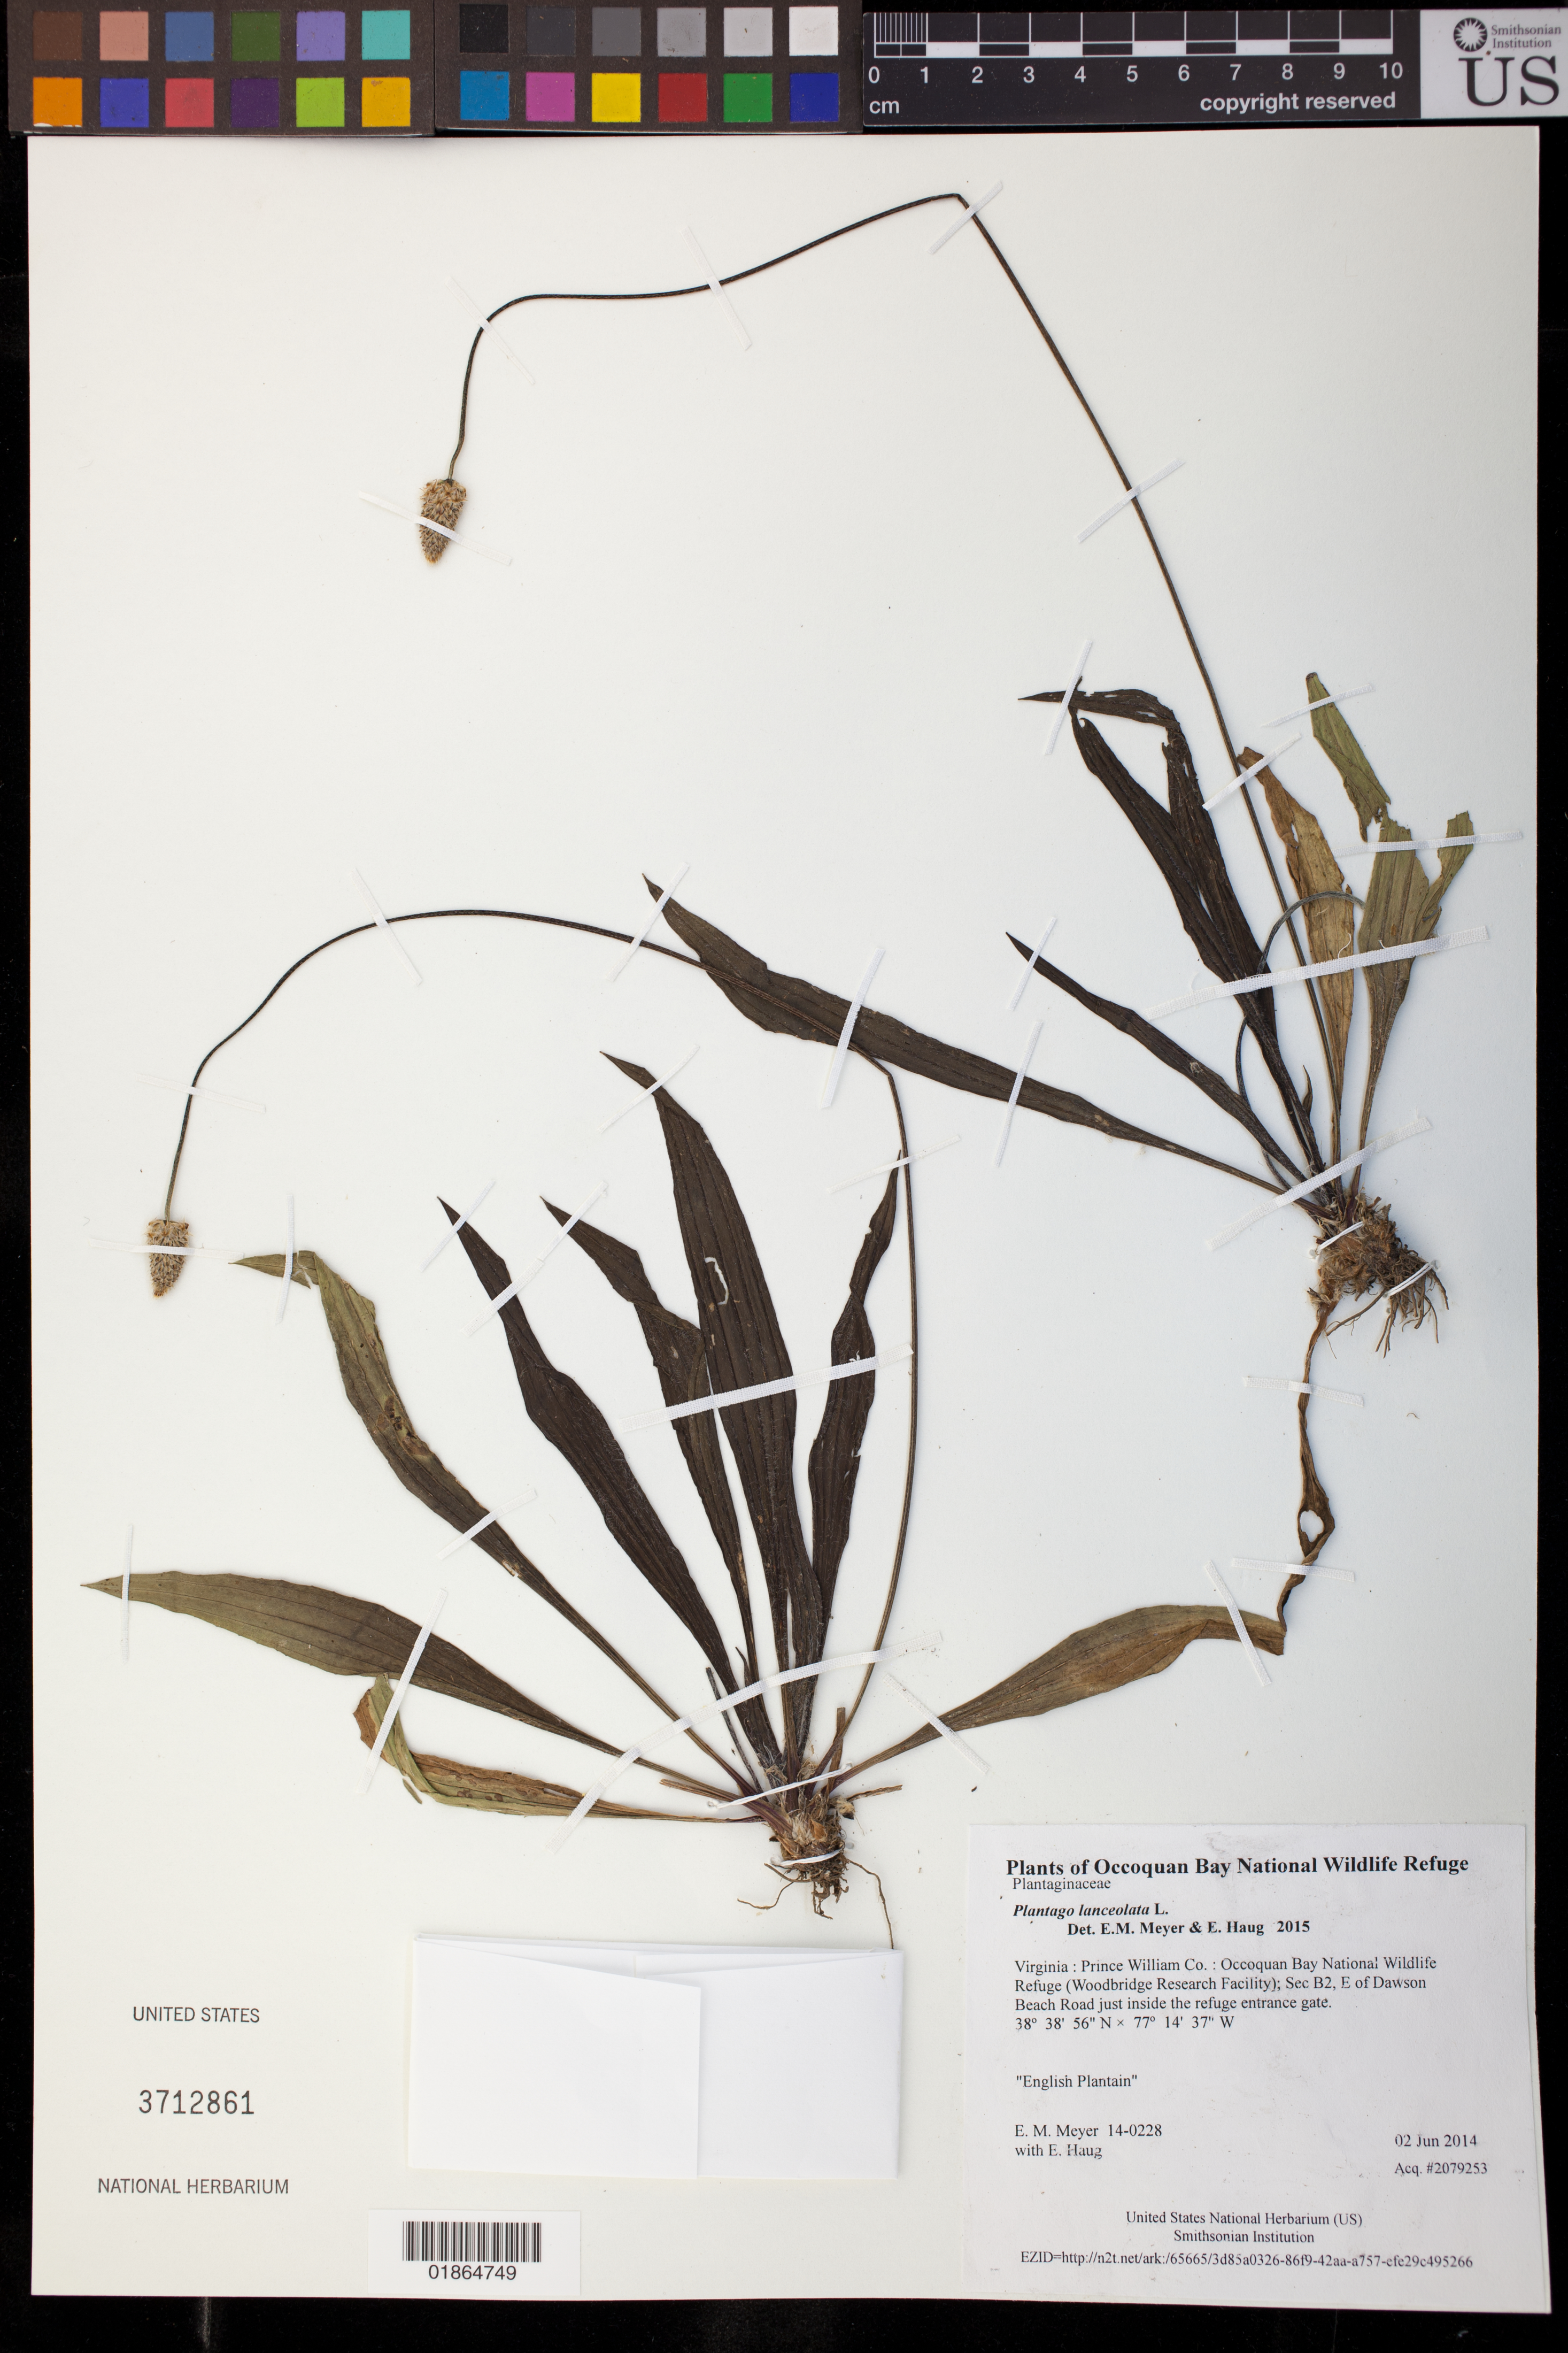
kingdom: Plantae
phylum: Tracheophyta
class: Magnoliopsida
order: Lamiales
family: Plantaginaceae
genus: Plantago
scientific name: Plantago lanceolata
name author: L.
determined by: Meyer, E. M.; Haug, E.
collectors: E. M. Meyer & E. Haug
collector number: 14-0228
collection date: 2014-06-02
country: United States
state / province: Virginia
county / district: Prince William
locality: Occoquan Bay National Wildlife Refuge (Woodbridge Research Facility); Sec B2, E of Dawson Beach Road just inside the refuge entrance gate.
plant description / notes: English Plantain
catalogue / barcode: US 3712861